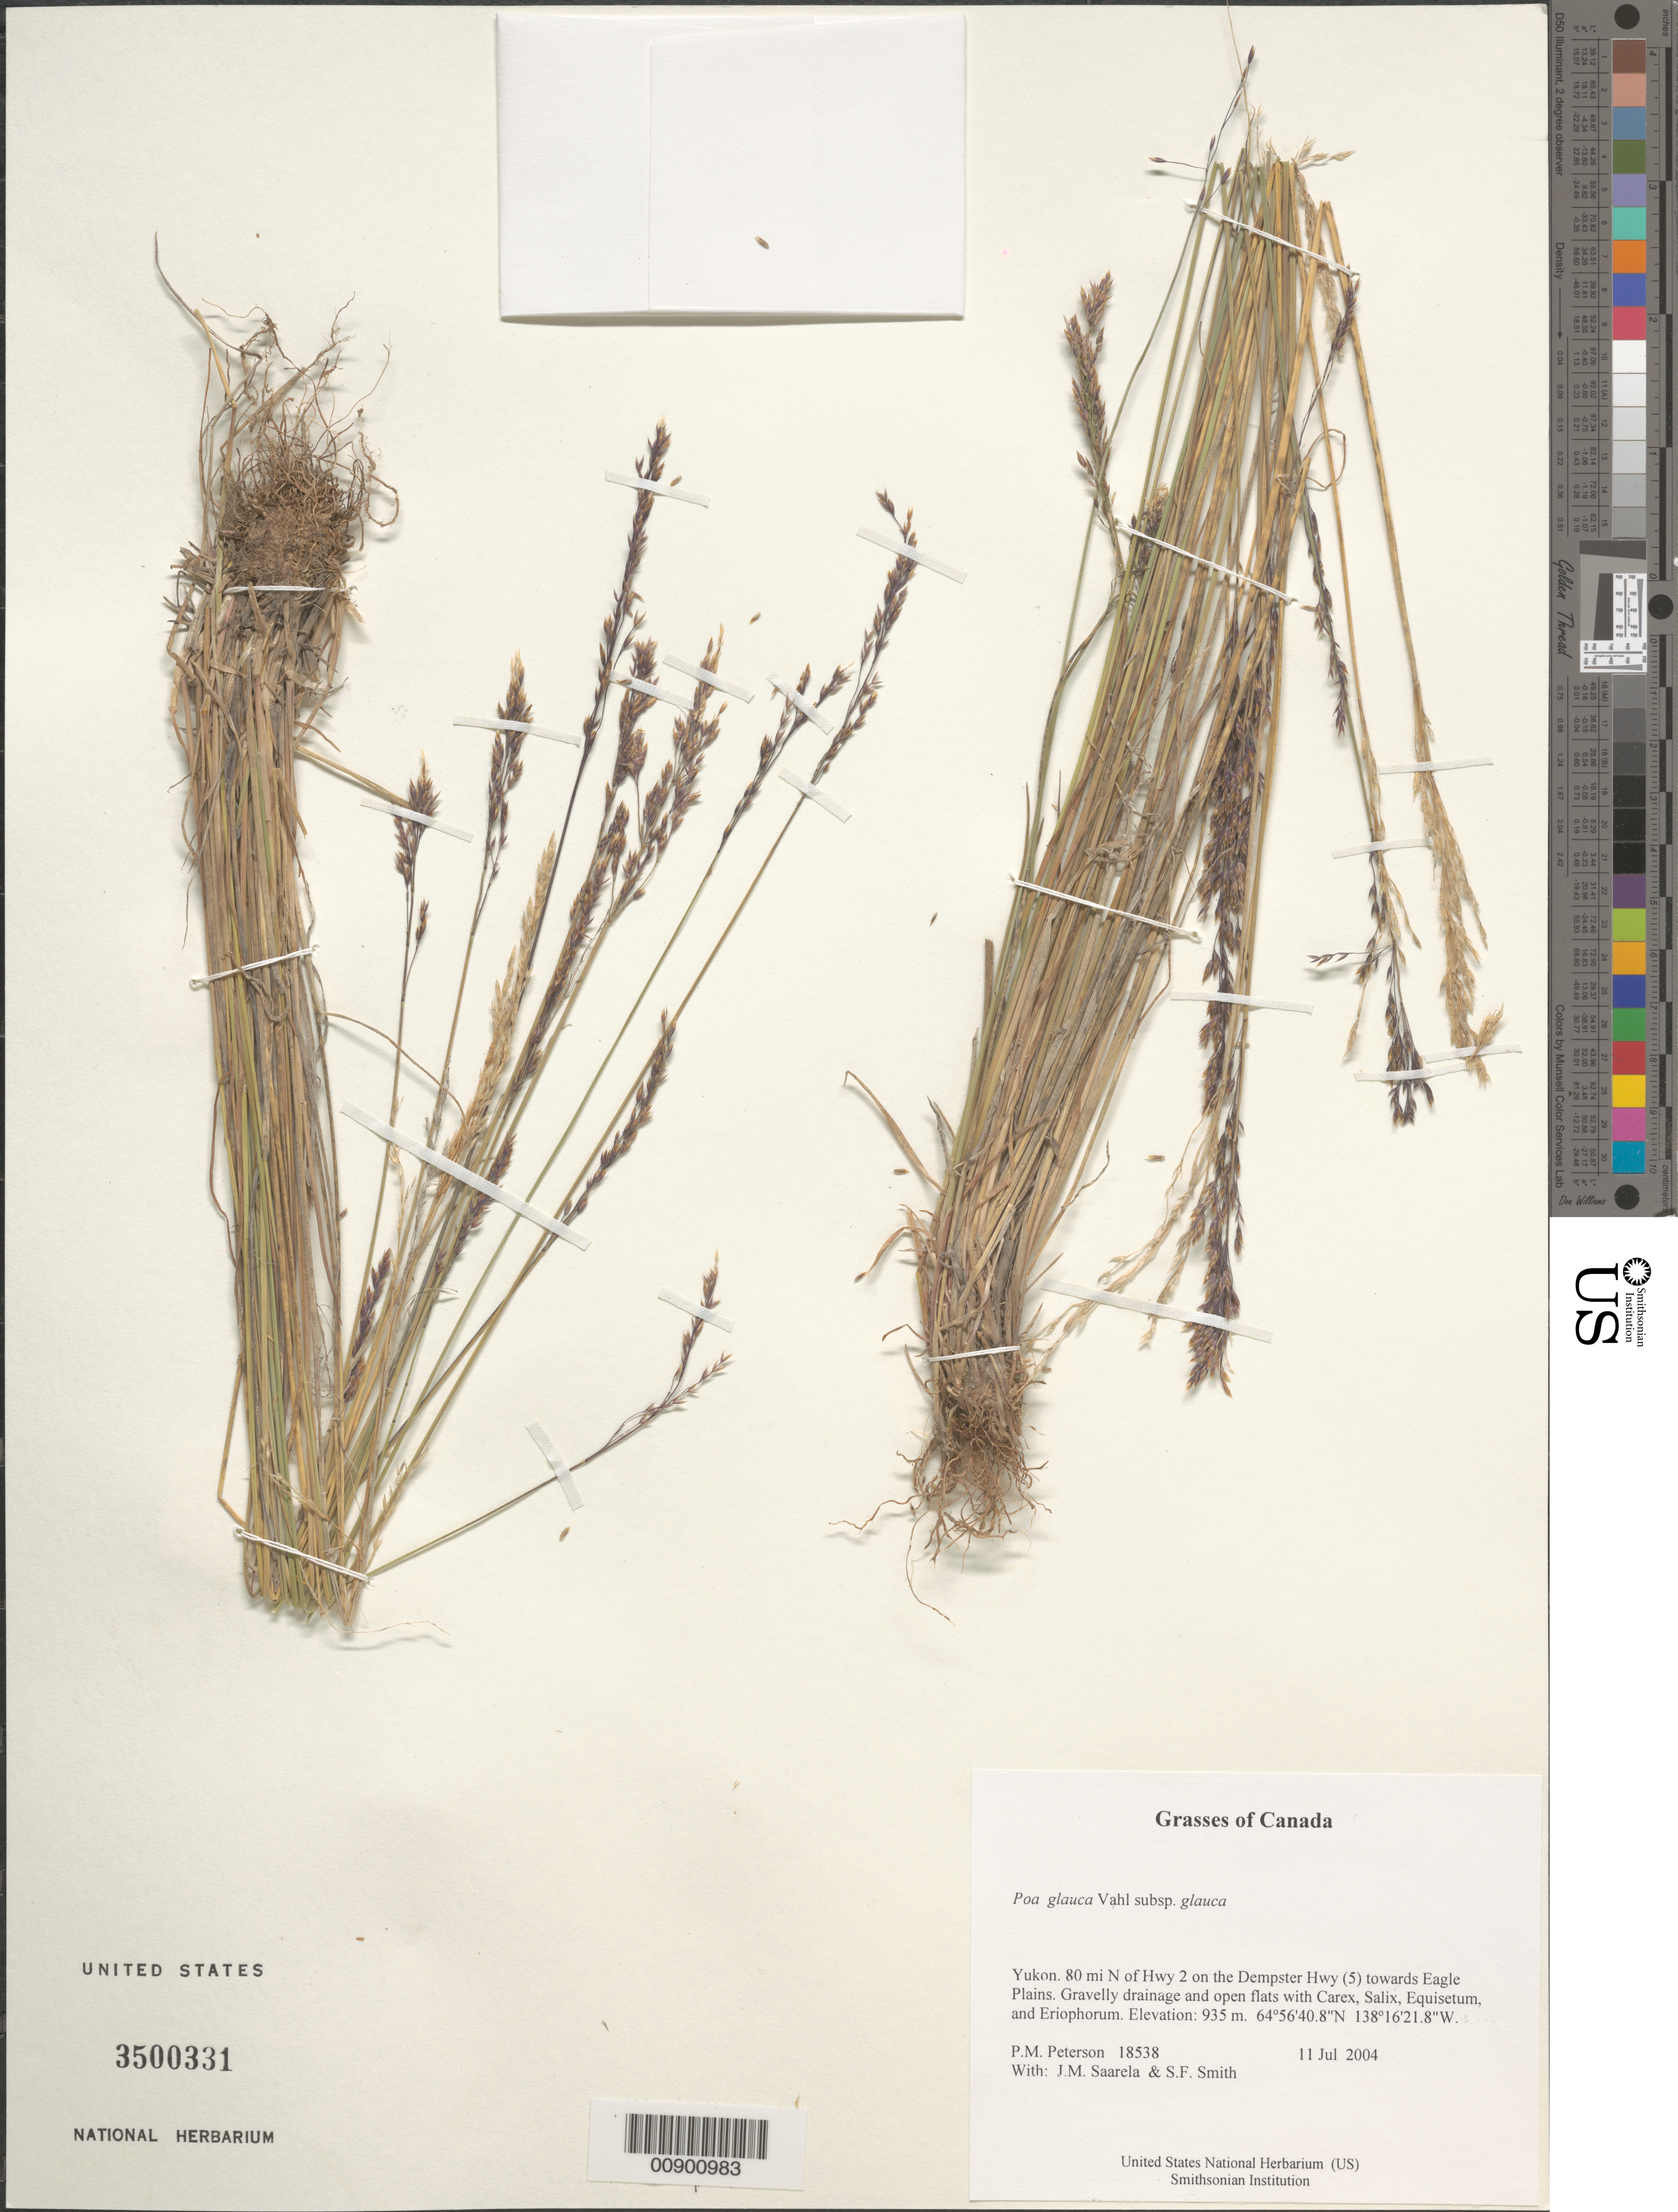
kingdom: Plantae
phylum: Tracheophyta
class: Liliopsida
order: Poales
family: Poaceae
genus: Poa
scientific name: Poa glauca subsp. glauca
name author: Vahl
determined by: Soreng, Robert J., Research Associate (BOT), Smithsonian Institution - National Museum of Natural History (UNITED STATES)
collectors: P. M. Peterson, J. Saarela & S.F. Smith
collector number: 18538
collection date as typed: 11 Jul 2004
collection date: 2004-07-11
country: Canada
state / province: Yukon Territory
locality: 80 mi N of Hwy 2 on the Dempster Hwy (5) towards Eagle Plains. Gravelly drainage and open flats with Carex, Salix, Equisetum, and Eriophorum.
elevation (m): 935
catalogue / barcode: US 3500331